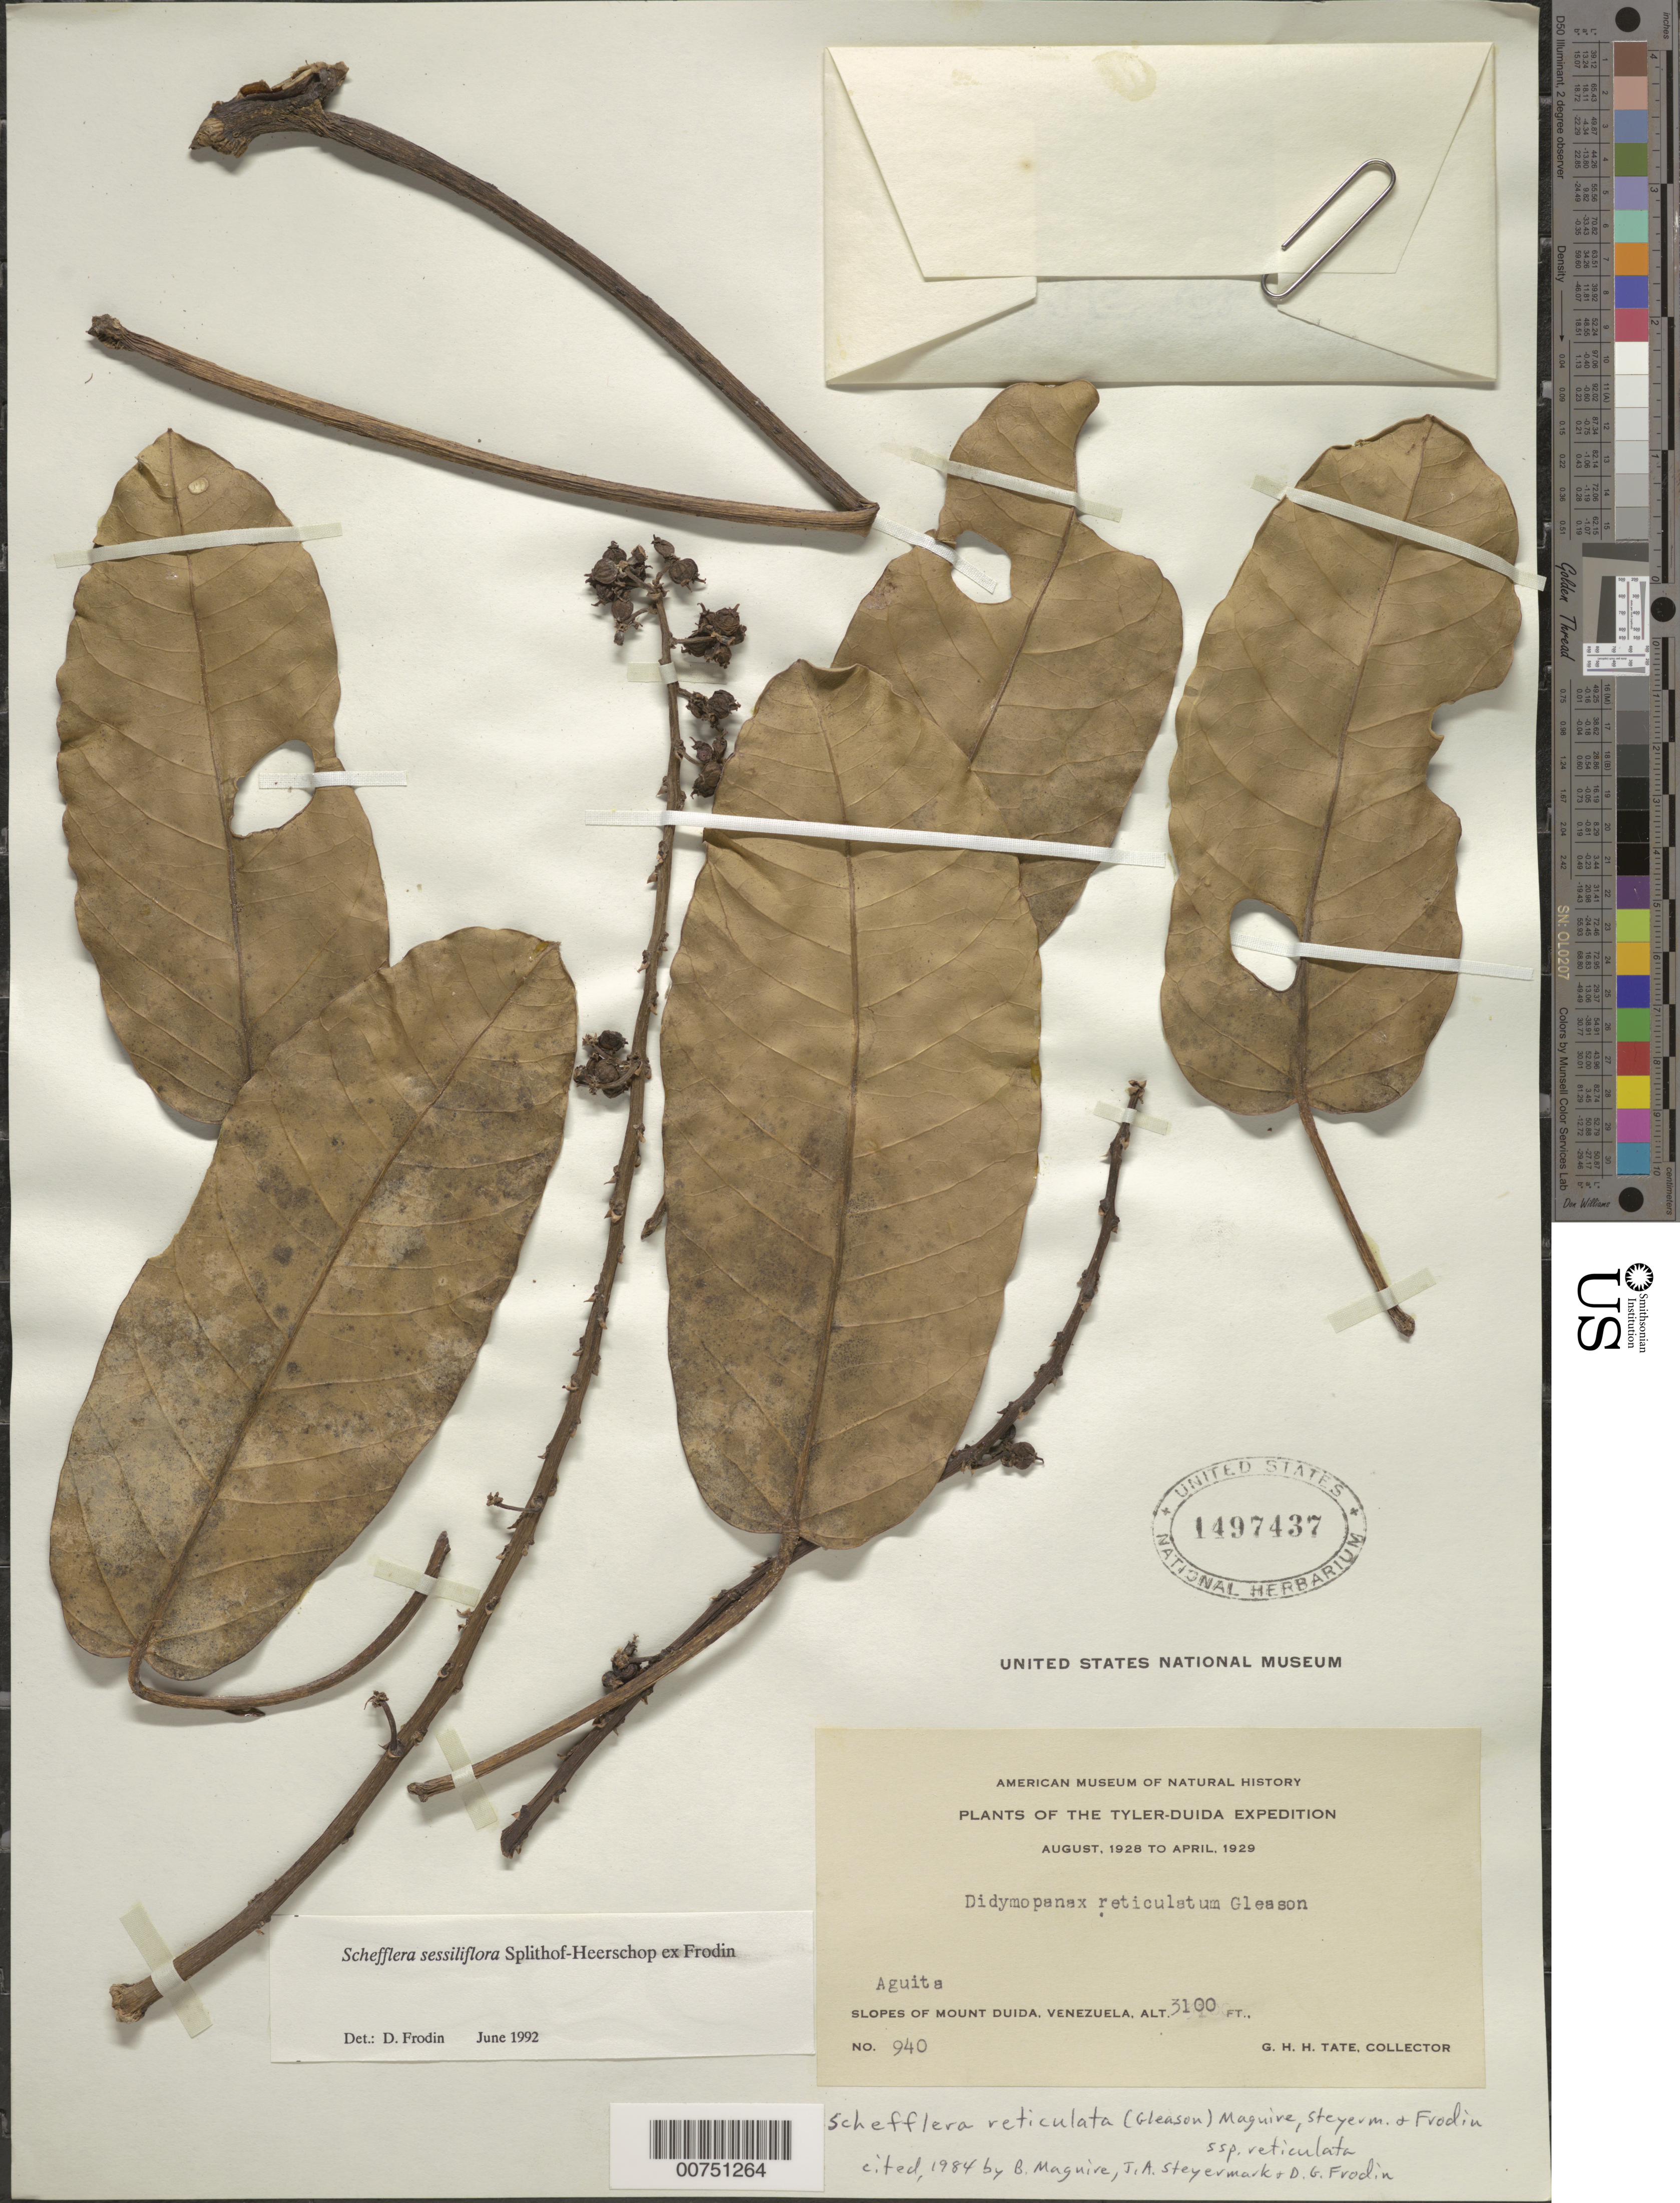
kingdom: Plantae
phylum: Tracheophyta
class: Magnoliopsida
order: Apiales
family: Araliaceae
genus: Schefflera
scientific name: Schefflera sessiliflora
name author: Splithof-Heerschop ex Frodin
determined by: Frodin, D. G.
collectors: G. H. H.Tate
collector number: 940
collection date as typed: Aug-28 to Apr-29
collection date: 1928-08/1929-04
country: Venezuela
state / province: Amazonas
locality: Aquita, slopes of Mt. Duida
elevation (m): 945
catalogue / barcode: US 1497437